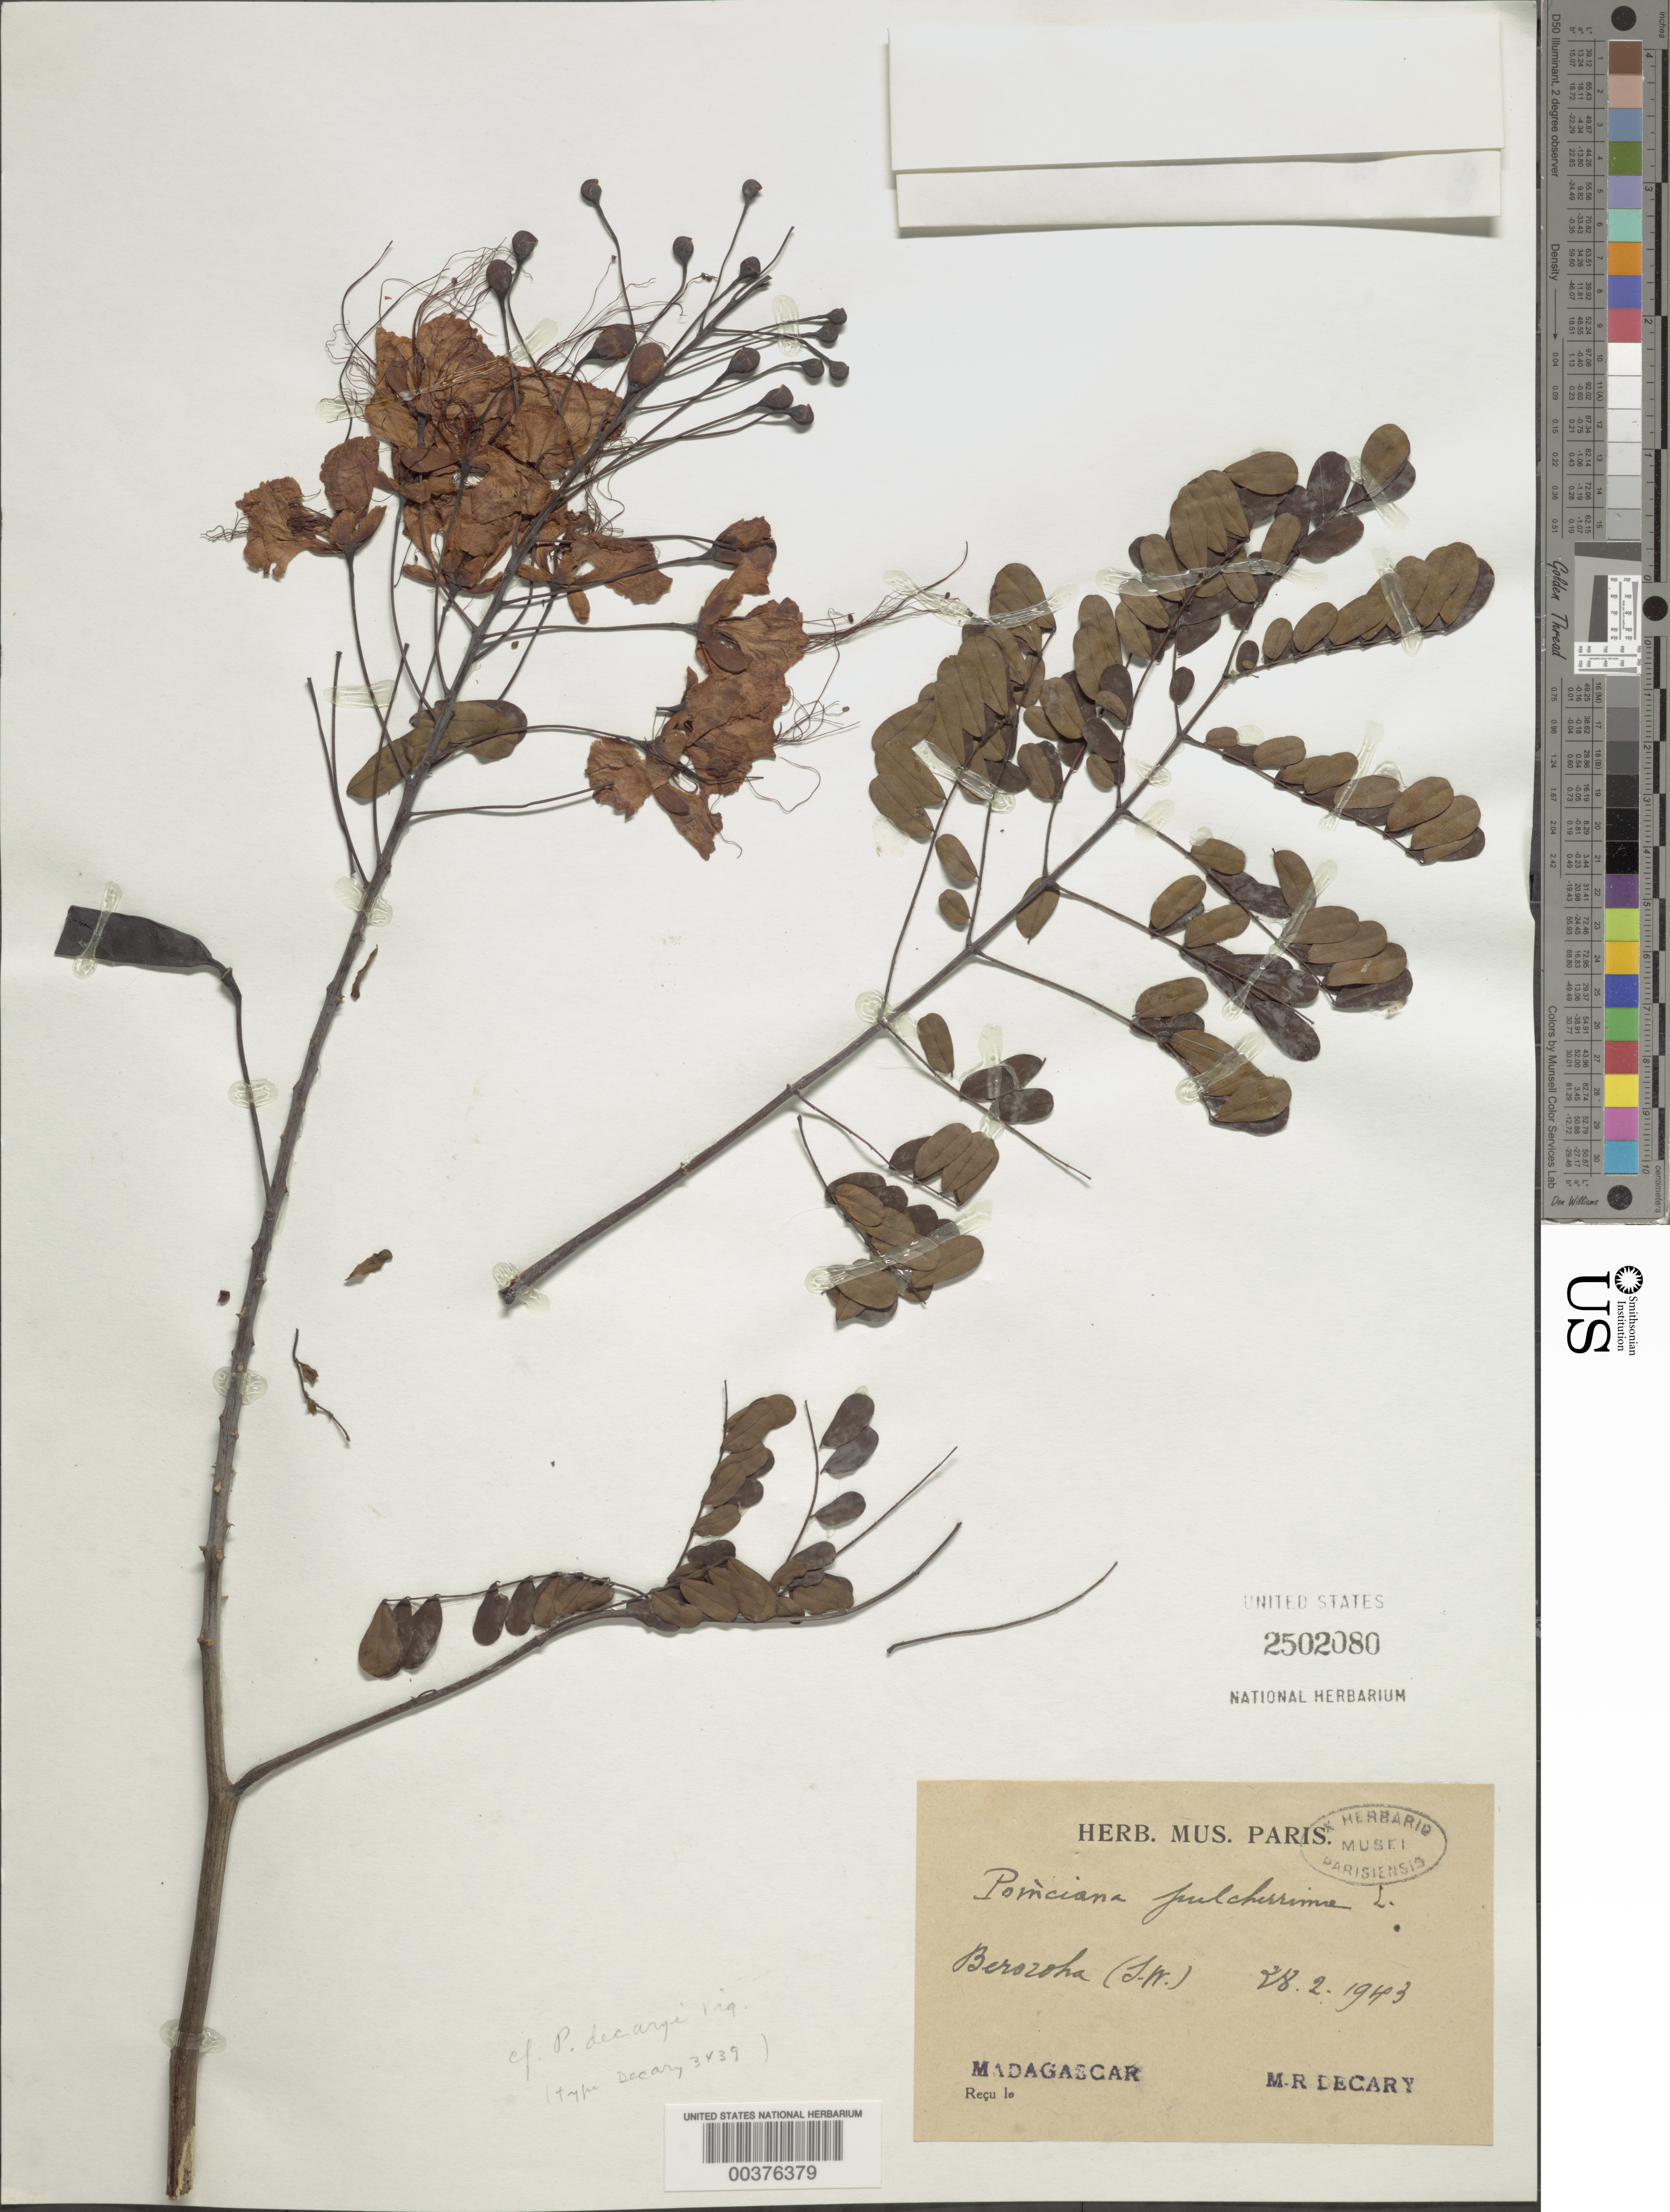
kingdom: Plantae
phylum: Tracheophyta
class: Magnoliopsida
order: Fabales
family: Fabaceae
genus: Delonix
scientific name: Delonix decaryi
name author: (R. Vig.) Capuron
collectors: R. Decary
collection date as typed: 28 Feb 1943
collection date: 1943-02-28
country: Madagascar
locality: Berozoha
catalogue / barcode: US 2502080